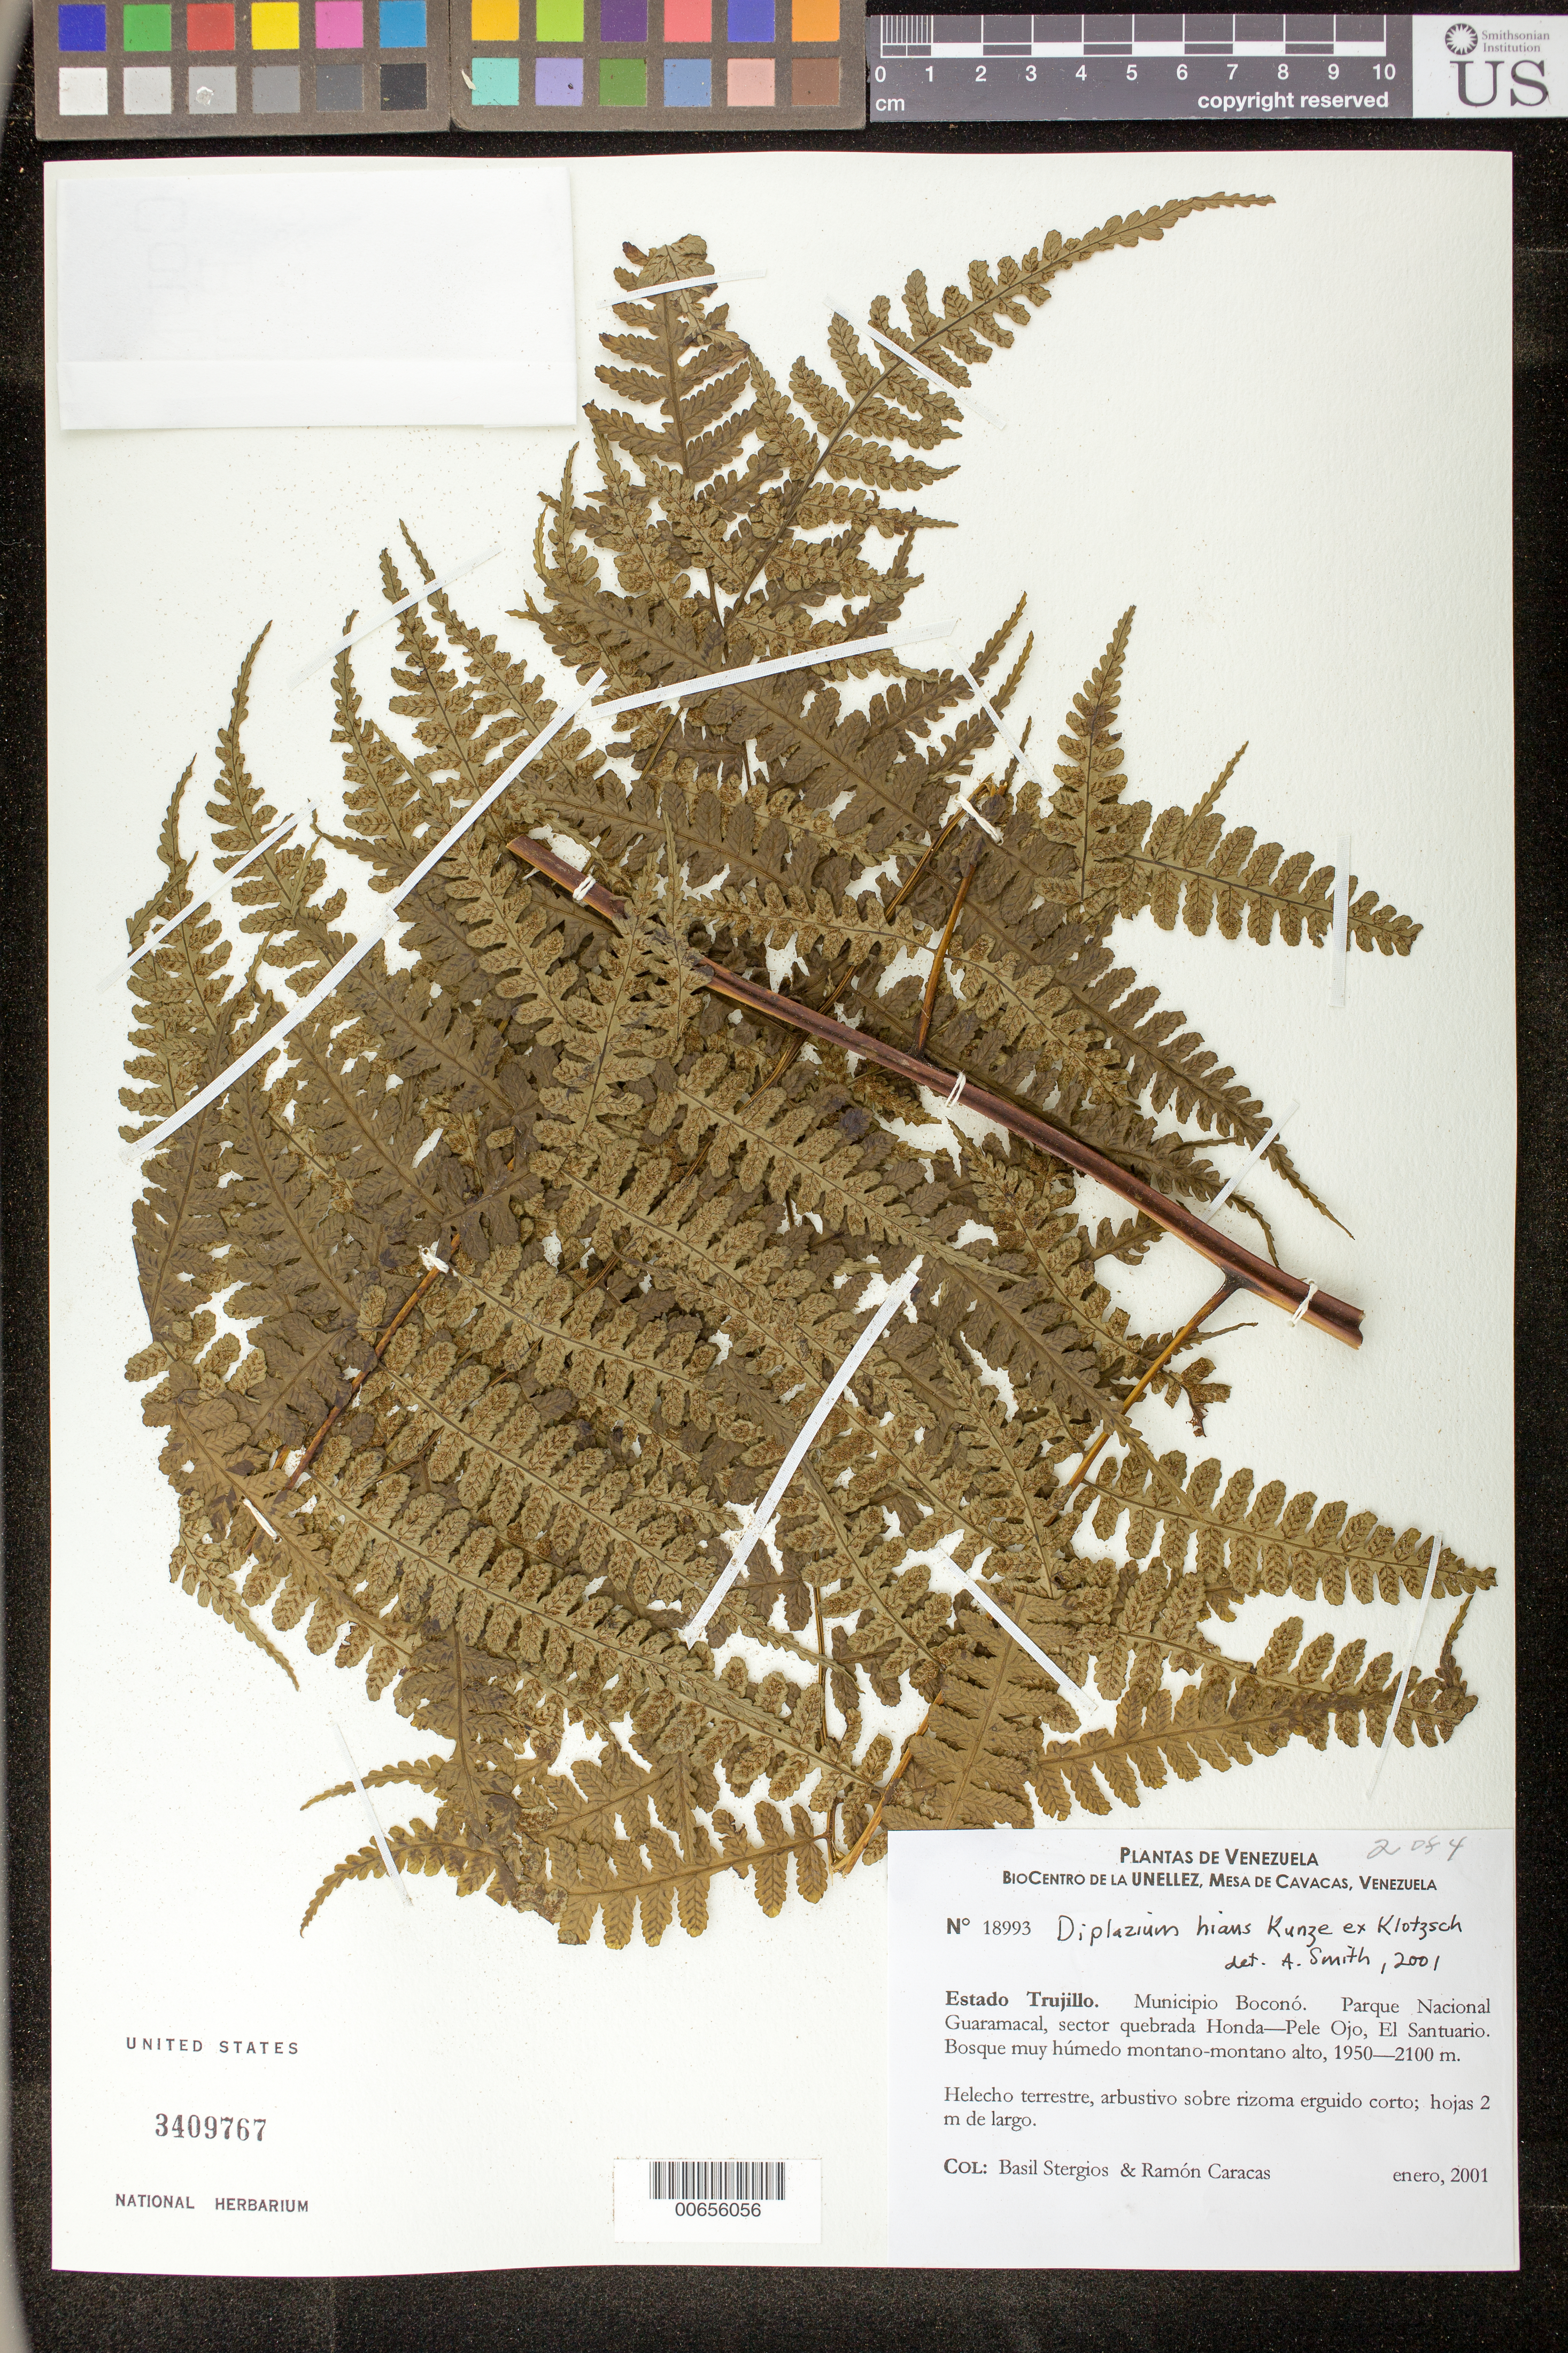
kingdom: Plantae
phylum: Tracheophyta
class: Polypodiopsida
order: Polypodiales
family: Athyriaceae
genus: Diplazium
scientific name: Diplazium hians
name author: Kunze ex Klotzsch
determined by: Smith, Alan R., (UC)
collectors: B. G. Stergios & R. Caracas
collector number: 18993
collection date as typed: Jan 2001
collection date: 2001-01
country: Venezuela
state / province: Trujillo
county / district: Boconó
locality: Parque Nacional Guaramacal, sector quebrada Honda-Pele Ojo, El Santuario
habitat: Bosque muy húmedo montano-montano alto.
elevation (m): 1950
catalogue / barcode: US 3409767